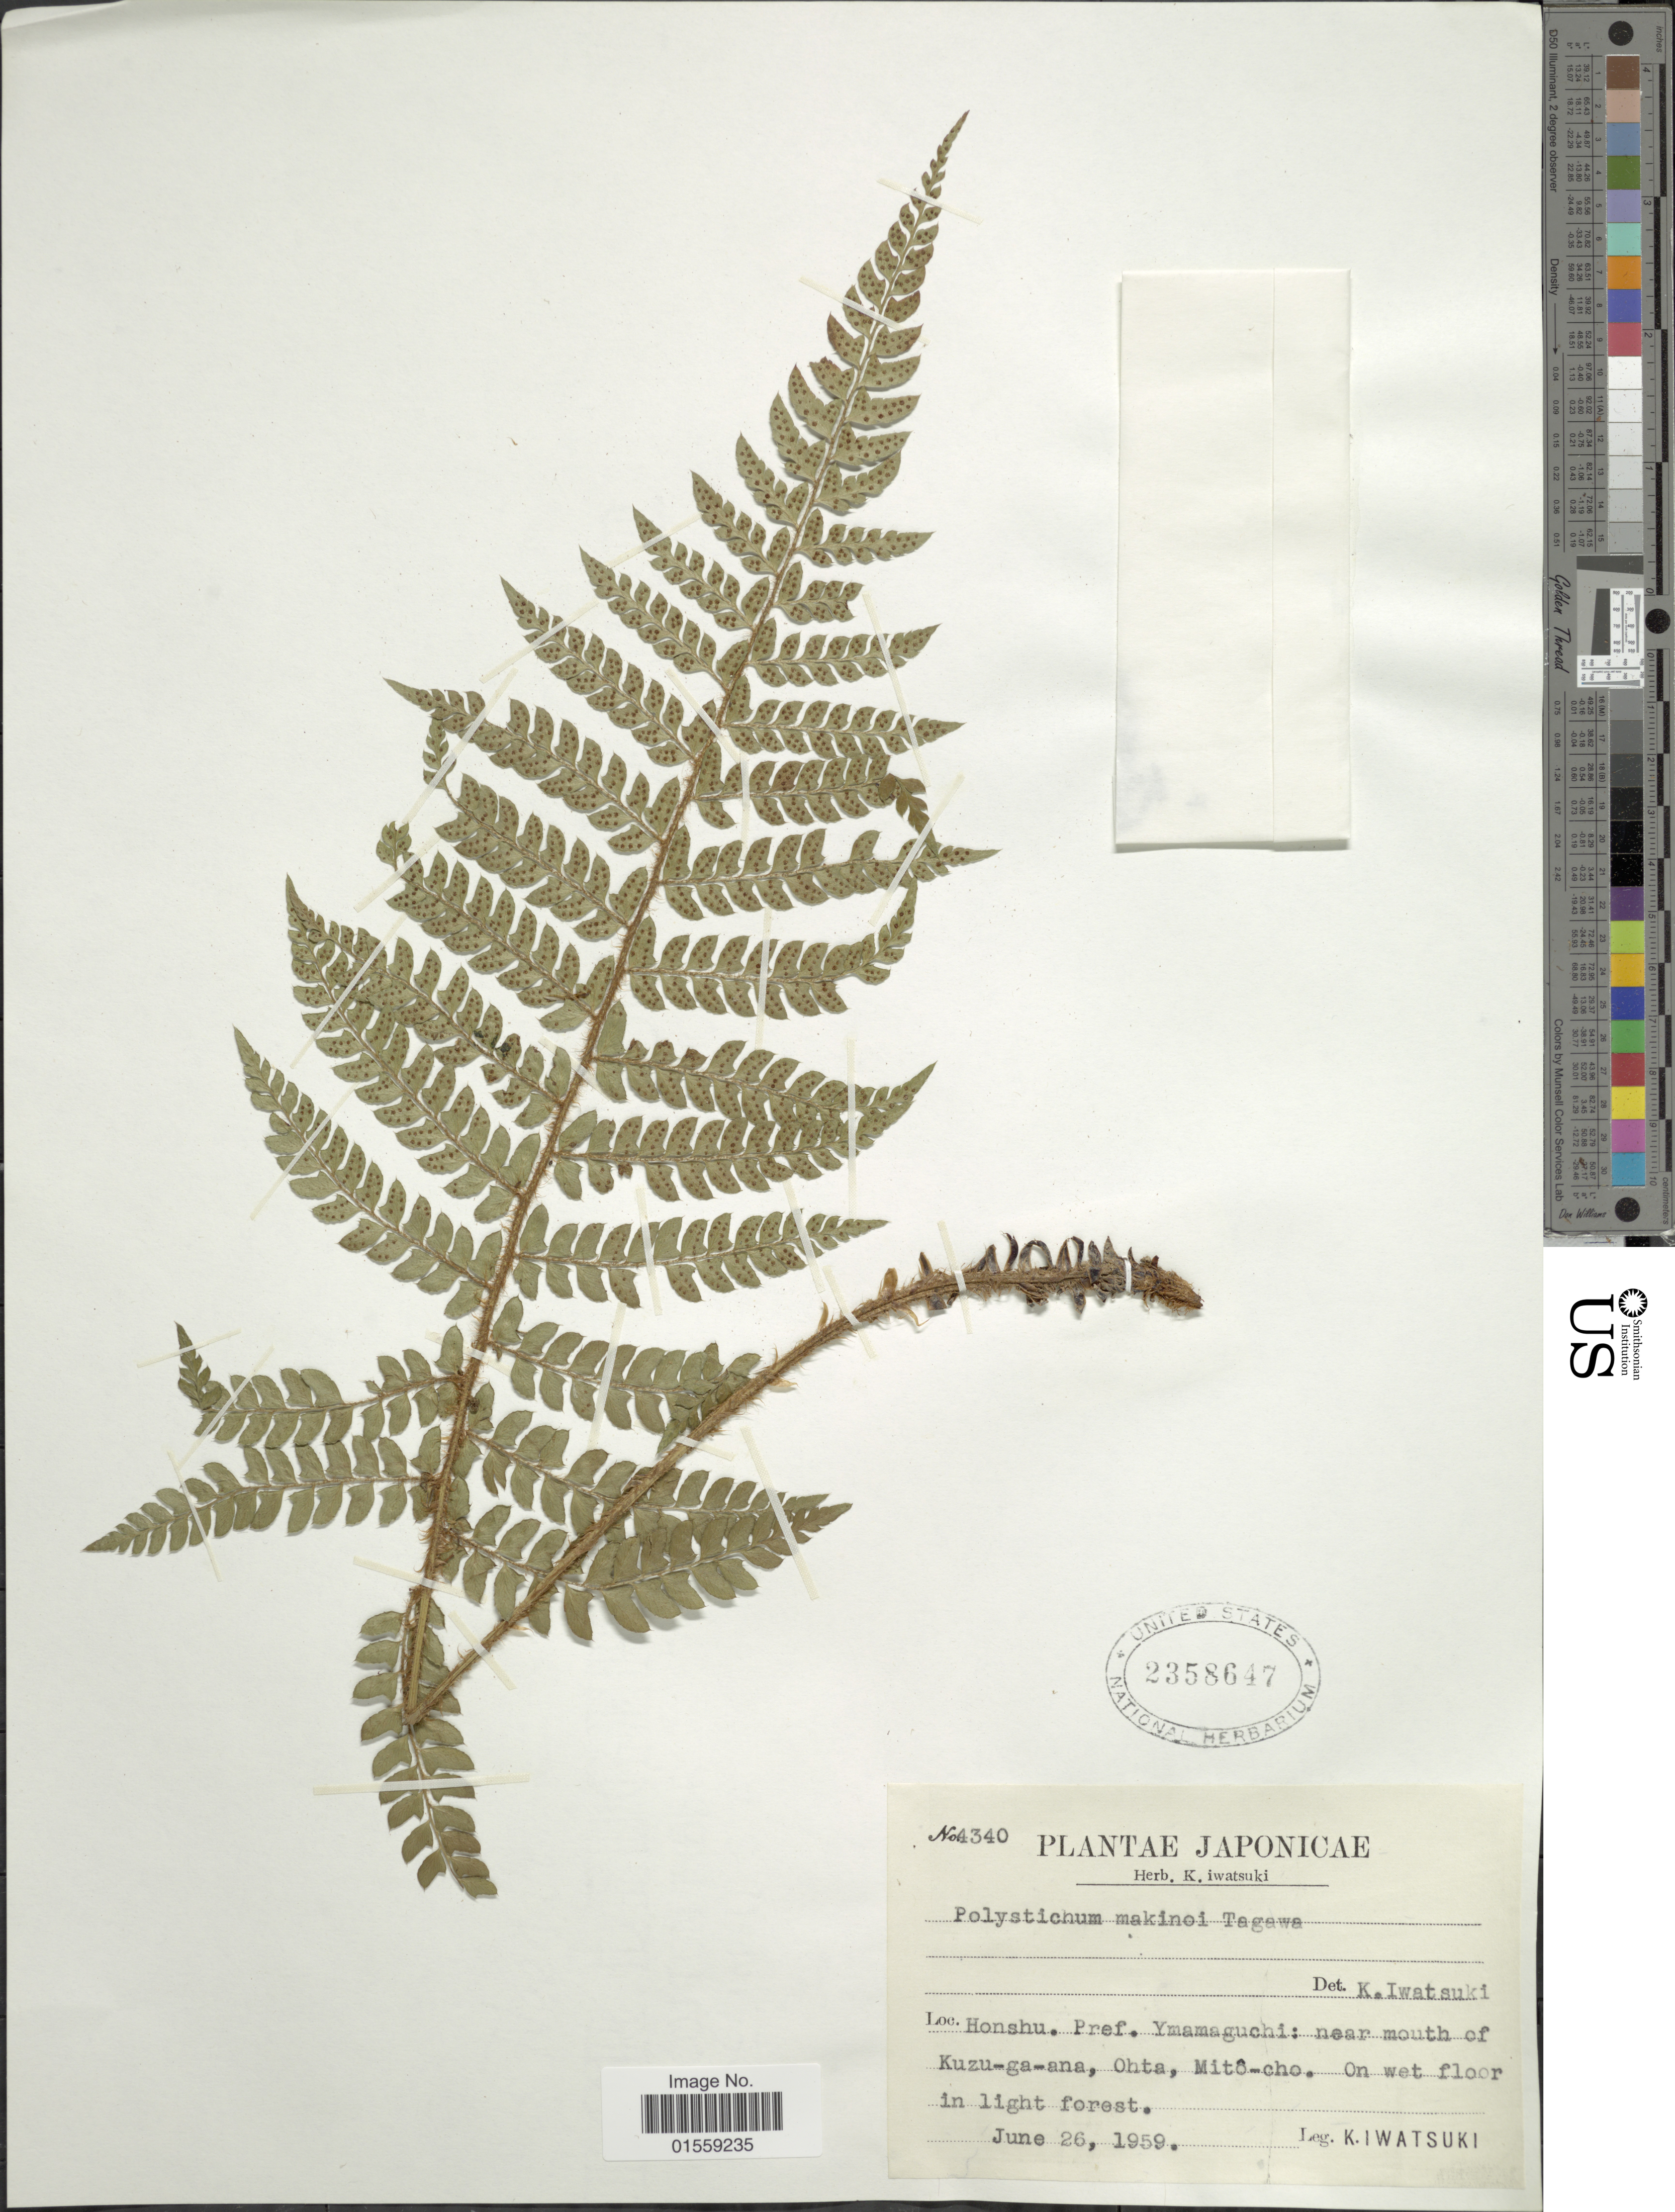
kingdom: Plantae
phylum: Tracheophyta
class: Polypodiopsida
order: Polypodiales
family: Dryopteridaceae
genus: Polystichum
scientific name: Polystichum makinoi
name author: (Tagawa) Tagawa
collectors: K. Iwatsuki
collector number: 4340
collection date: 1959-06-26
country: Japan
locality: Loc. Honshu, Pref. Ymamaguchi: near mouth of Kuzu-ga-ana, Ohta, Mito-cho.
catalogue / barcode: US 2358647